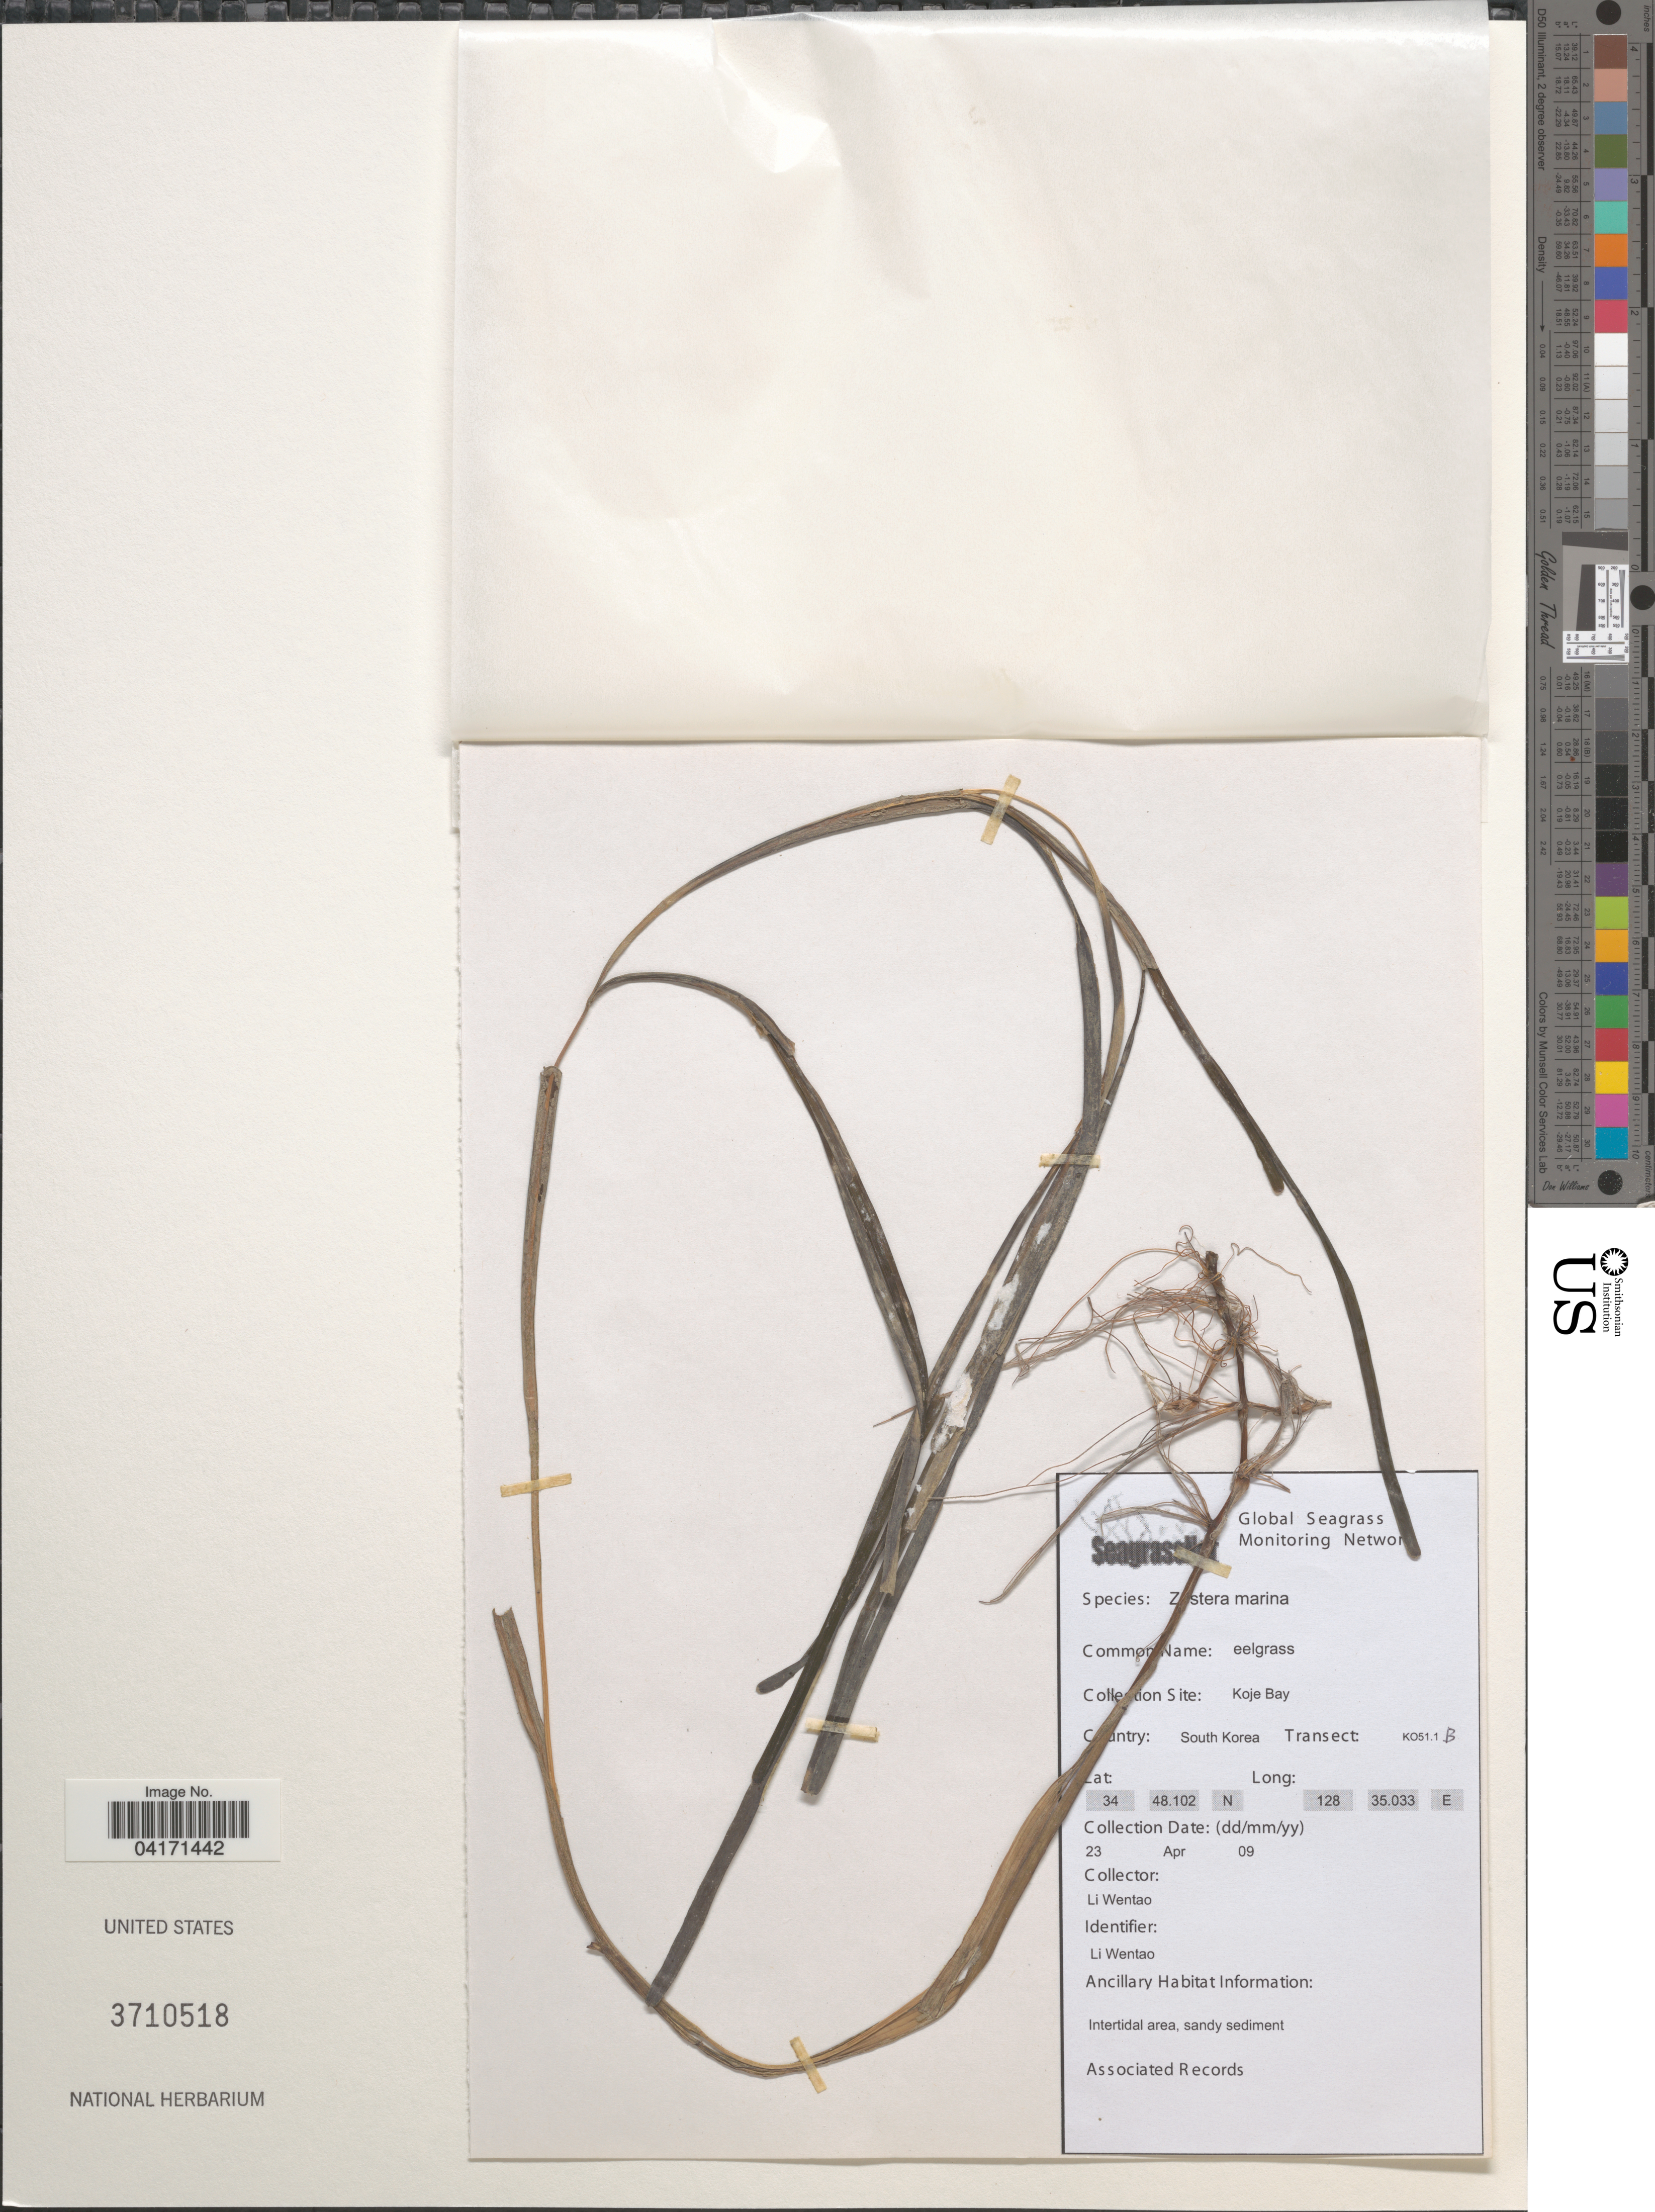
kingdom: Plantae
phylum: Tracheophyta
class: Liliopsida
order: Alismatales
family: Zosteraceae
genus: Zostera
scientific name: Zostera marina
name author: L.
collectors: L. Wentao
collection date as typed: Transcribed d/m/y: 23/4/9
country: South Korea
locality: Koje Bay. Transect: KO51.1 B.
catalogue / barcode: US 3710518